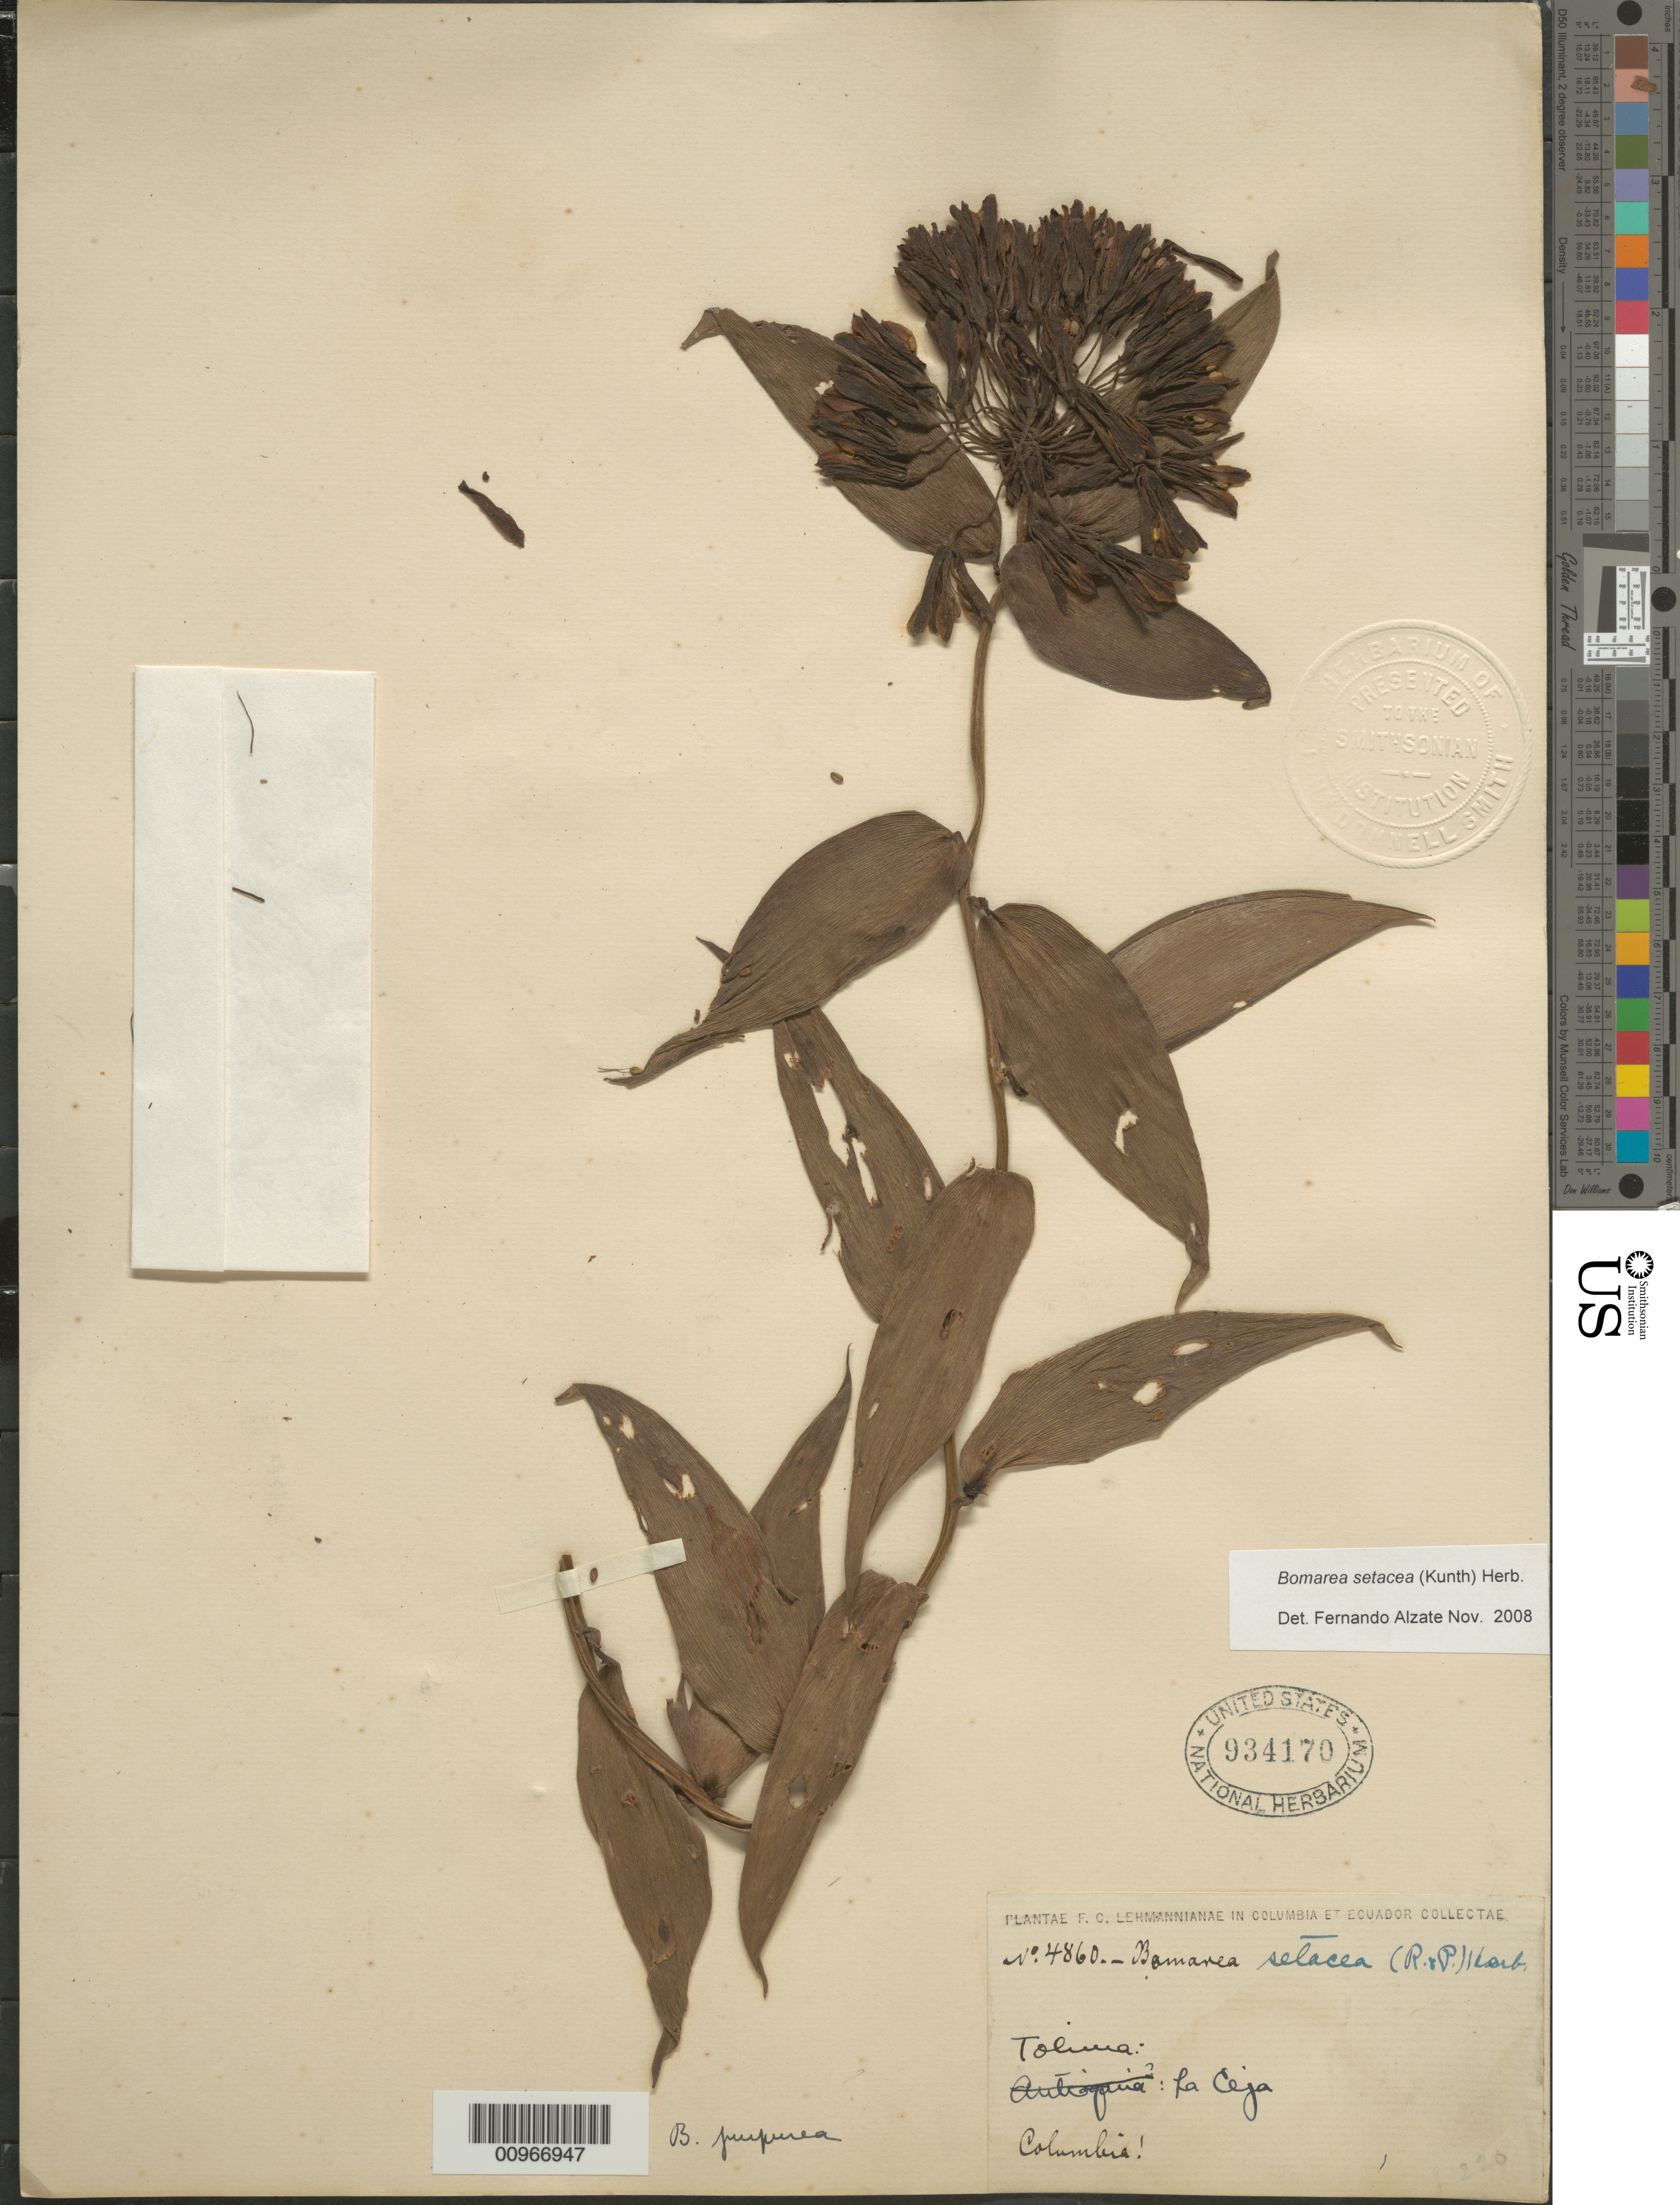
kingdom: Plantae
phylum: Tracheophyta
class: Liliopsida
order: Liliales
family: Alstroemeriaceae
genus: Bomarea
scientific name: Bomarea setacea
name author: (Ruiz & Pav.) Herb.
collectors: F. C. Lehmann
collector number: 4860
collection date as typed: s.d.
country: Colombia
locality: La Ceja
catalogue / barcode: US 934170